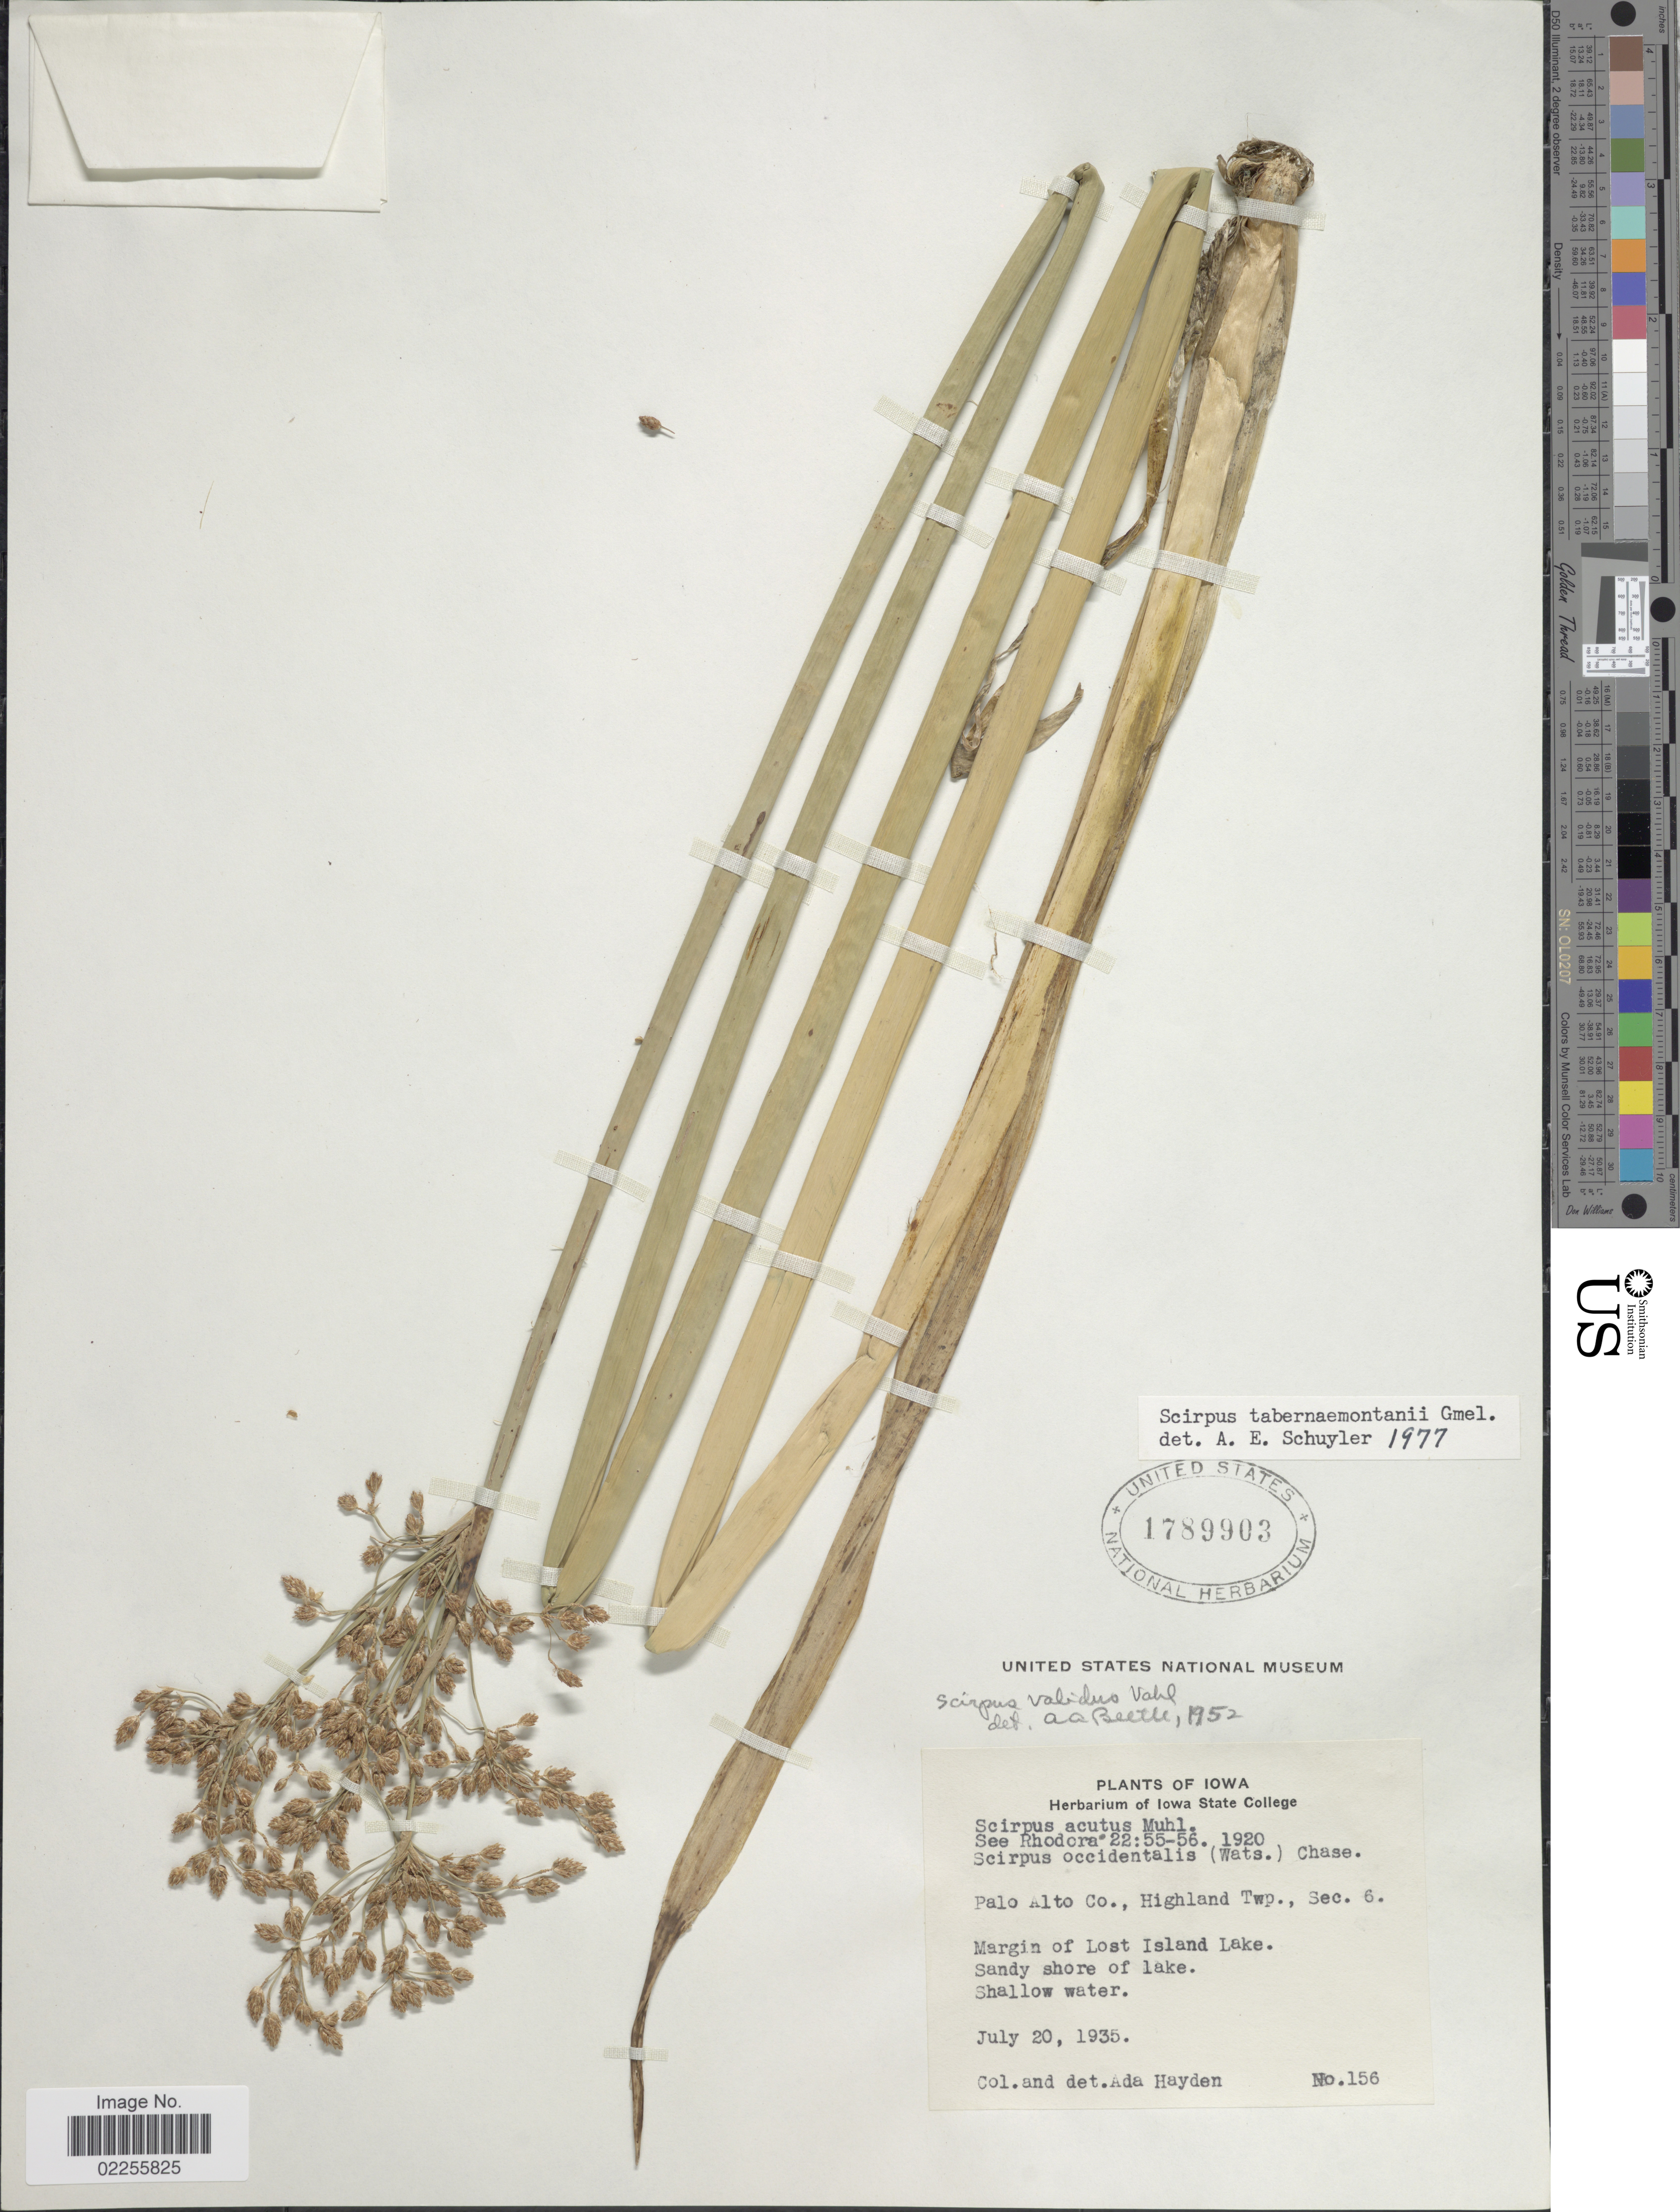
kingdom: Plantae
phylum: Tracheophyta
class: Liliopsida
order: Poales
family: Cyperaceae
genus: Schoenoplectus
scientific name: Schoenoplectus tabernaemontani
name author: (C.C. Gmel.) Palla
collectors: Ada Hayden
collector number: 156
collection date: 1935-07-20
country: United States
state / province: Iowa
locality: Palo Alto Co., Highland Twp., Sec. 6, Margin of Lost Island Lake, sandy shore of lake, shallow water.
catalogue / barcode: US 1789903